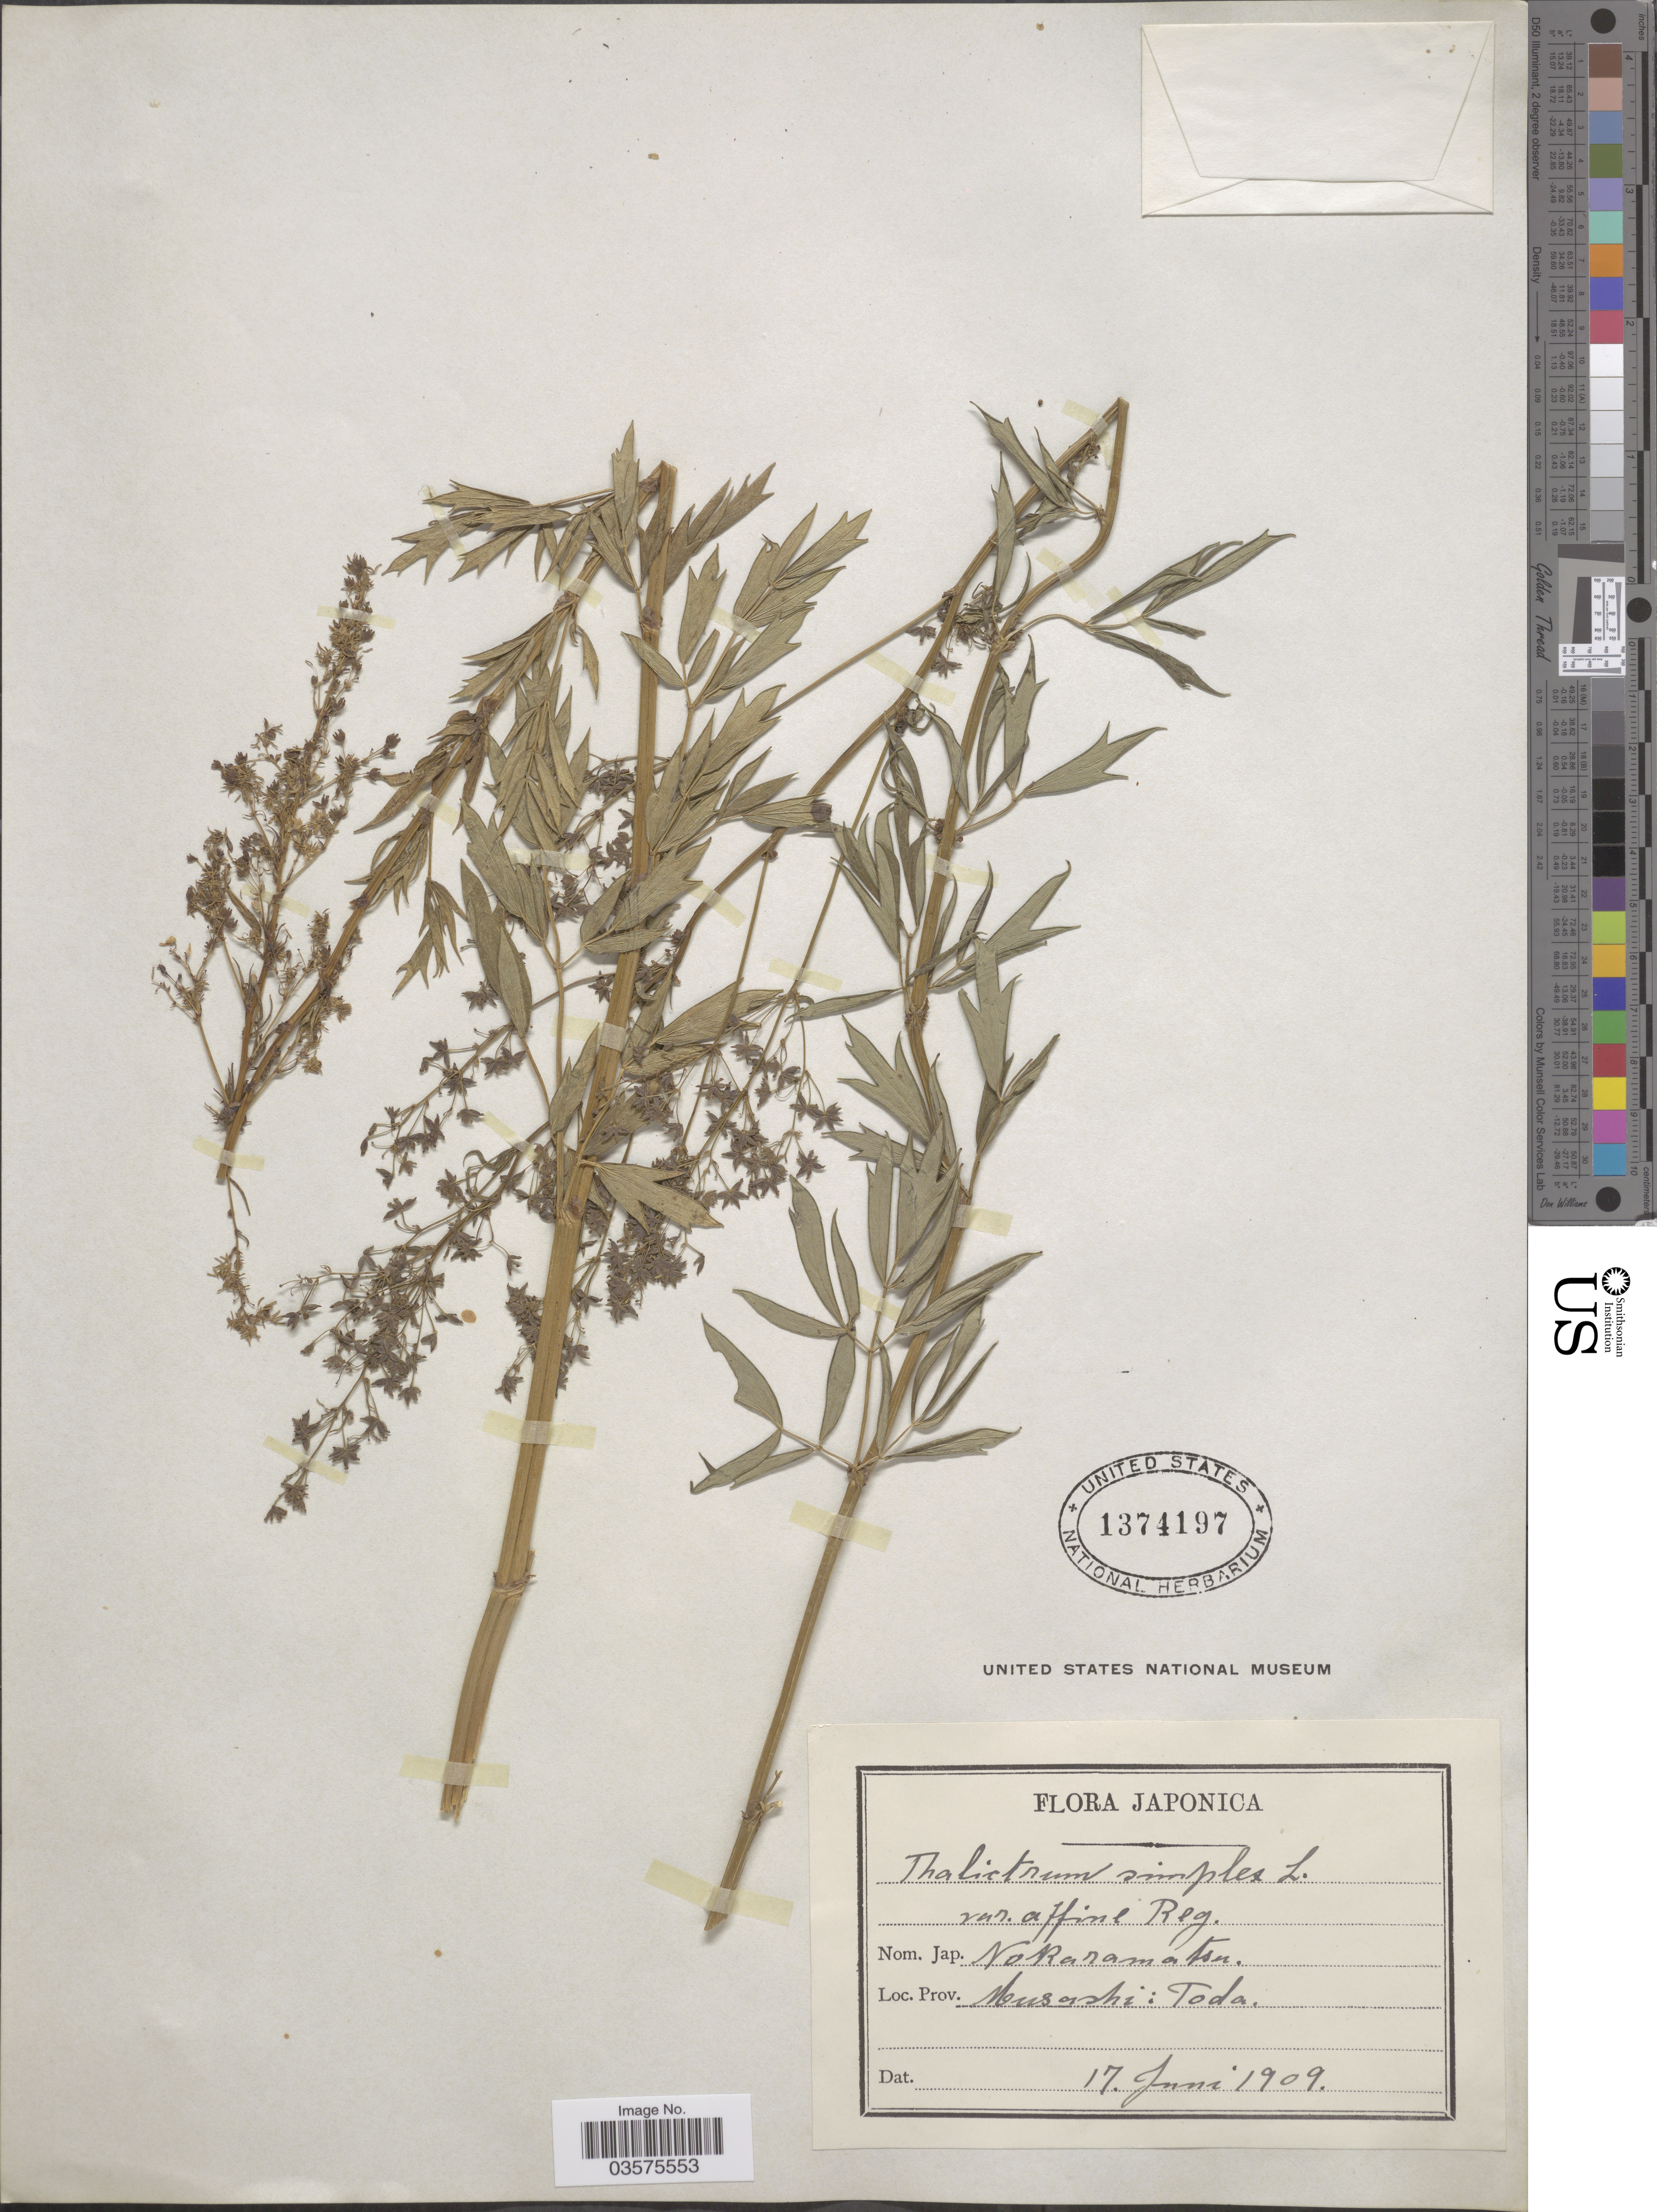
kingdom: Plantae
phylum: Tracheophyta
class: Magnoliopsida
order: Ranunculales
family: Ranunculaceae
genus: Thalictrum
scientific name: Thalictrum simplex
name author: L.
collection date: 1909-06-17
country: Japan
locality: Prov. Musashi: Toda.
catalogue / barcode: US 1374197